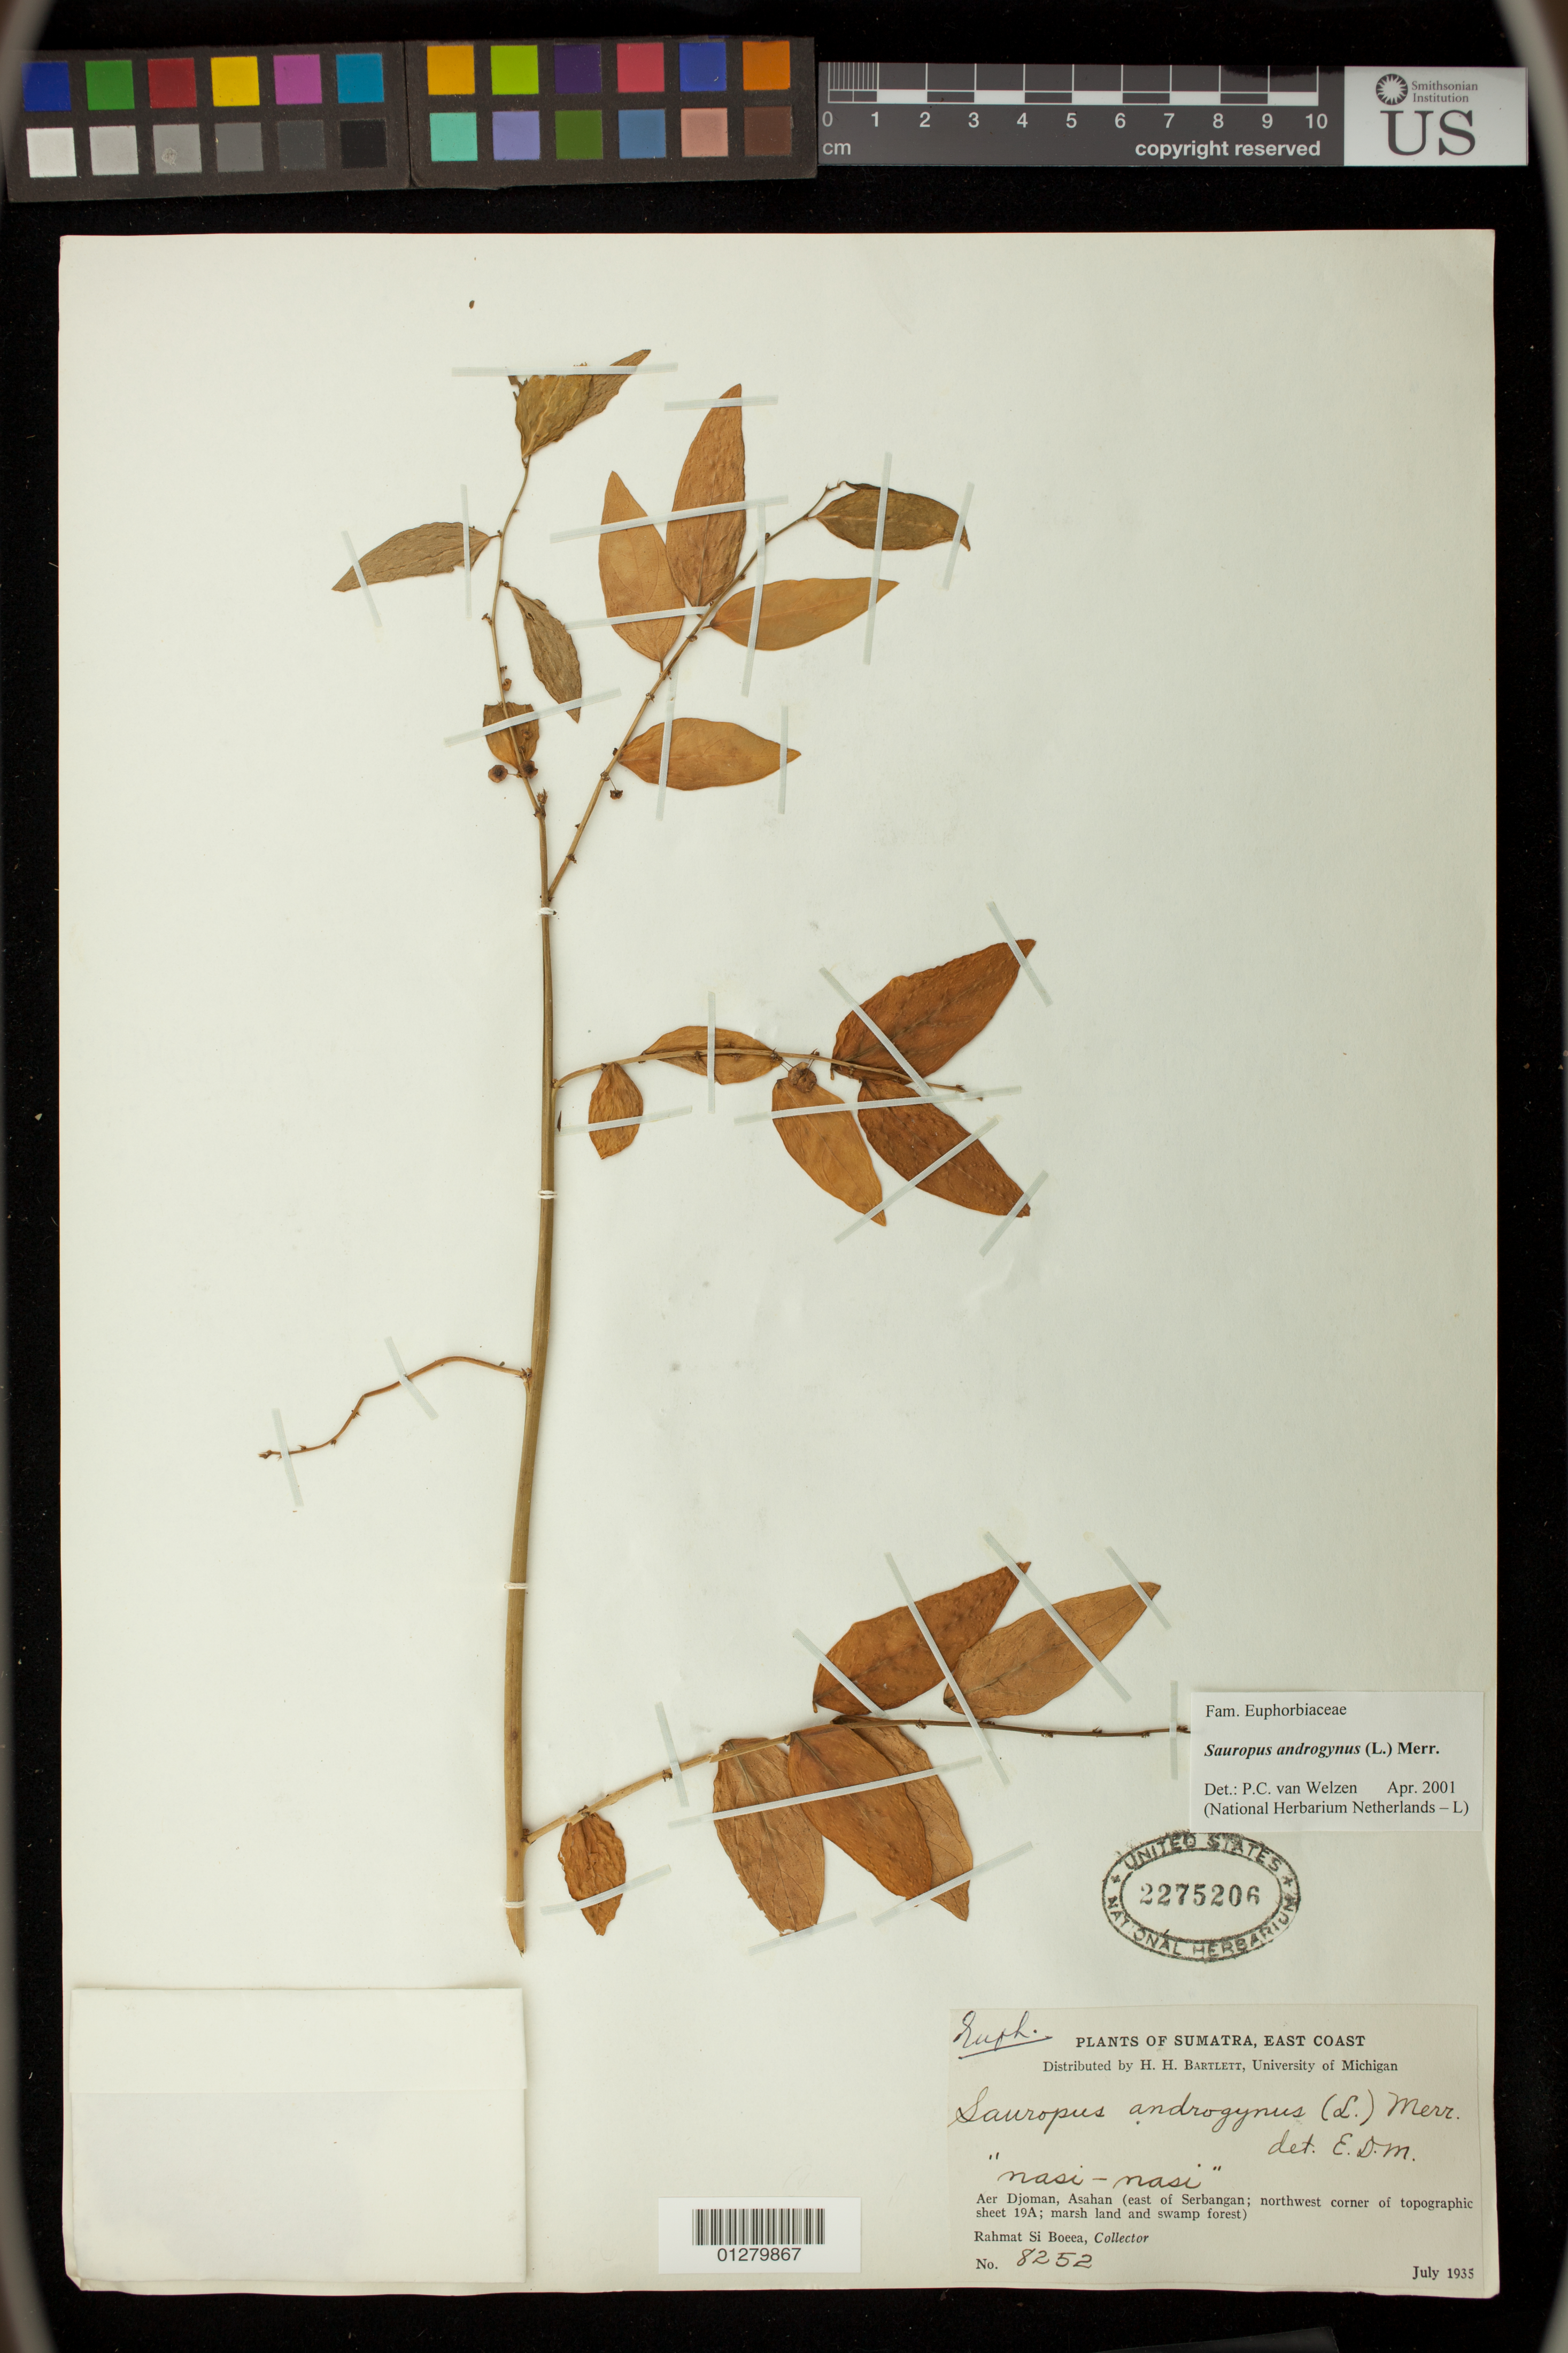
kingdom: Plantae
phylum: Tracheophyta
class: Magnoliopsida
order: Malpighiales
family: Phyllanthaceae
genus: Phyllanthus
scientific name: Phyllanthus androgynus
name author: (L.) Chakrabarty & N.P. Balakr.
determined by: Wagner, W. L., (BOT), Smithsonian Institution - National Museum of Natural History (UNITED STATES)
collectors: Rahmat Si Boeea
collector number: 8252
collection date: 1935-07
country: Indonesia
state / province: Sumatra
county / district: Sumatera Utara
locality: Aer Djoman, Asahan (east of Serbangan; northwest corner of topographic sheet 19A; marsh land and swamp forest)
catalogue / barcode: US 2275206